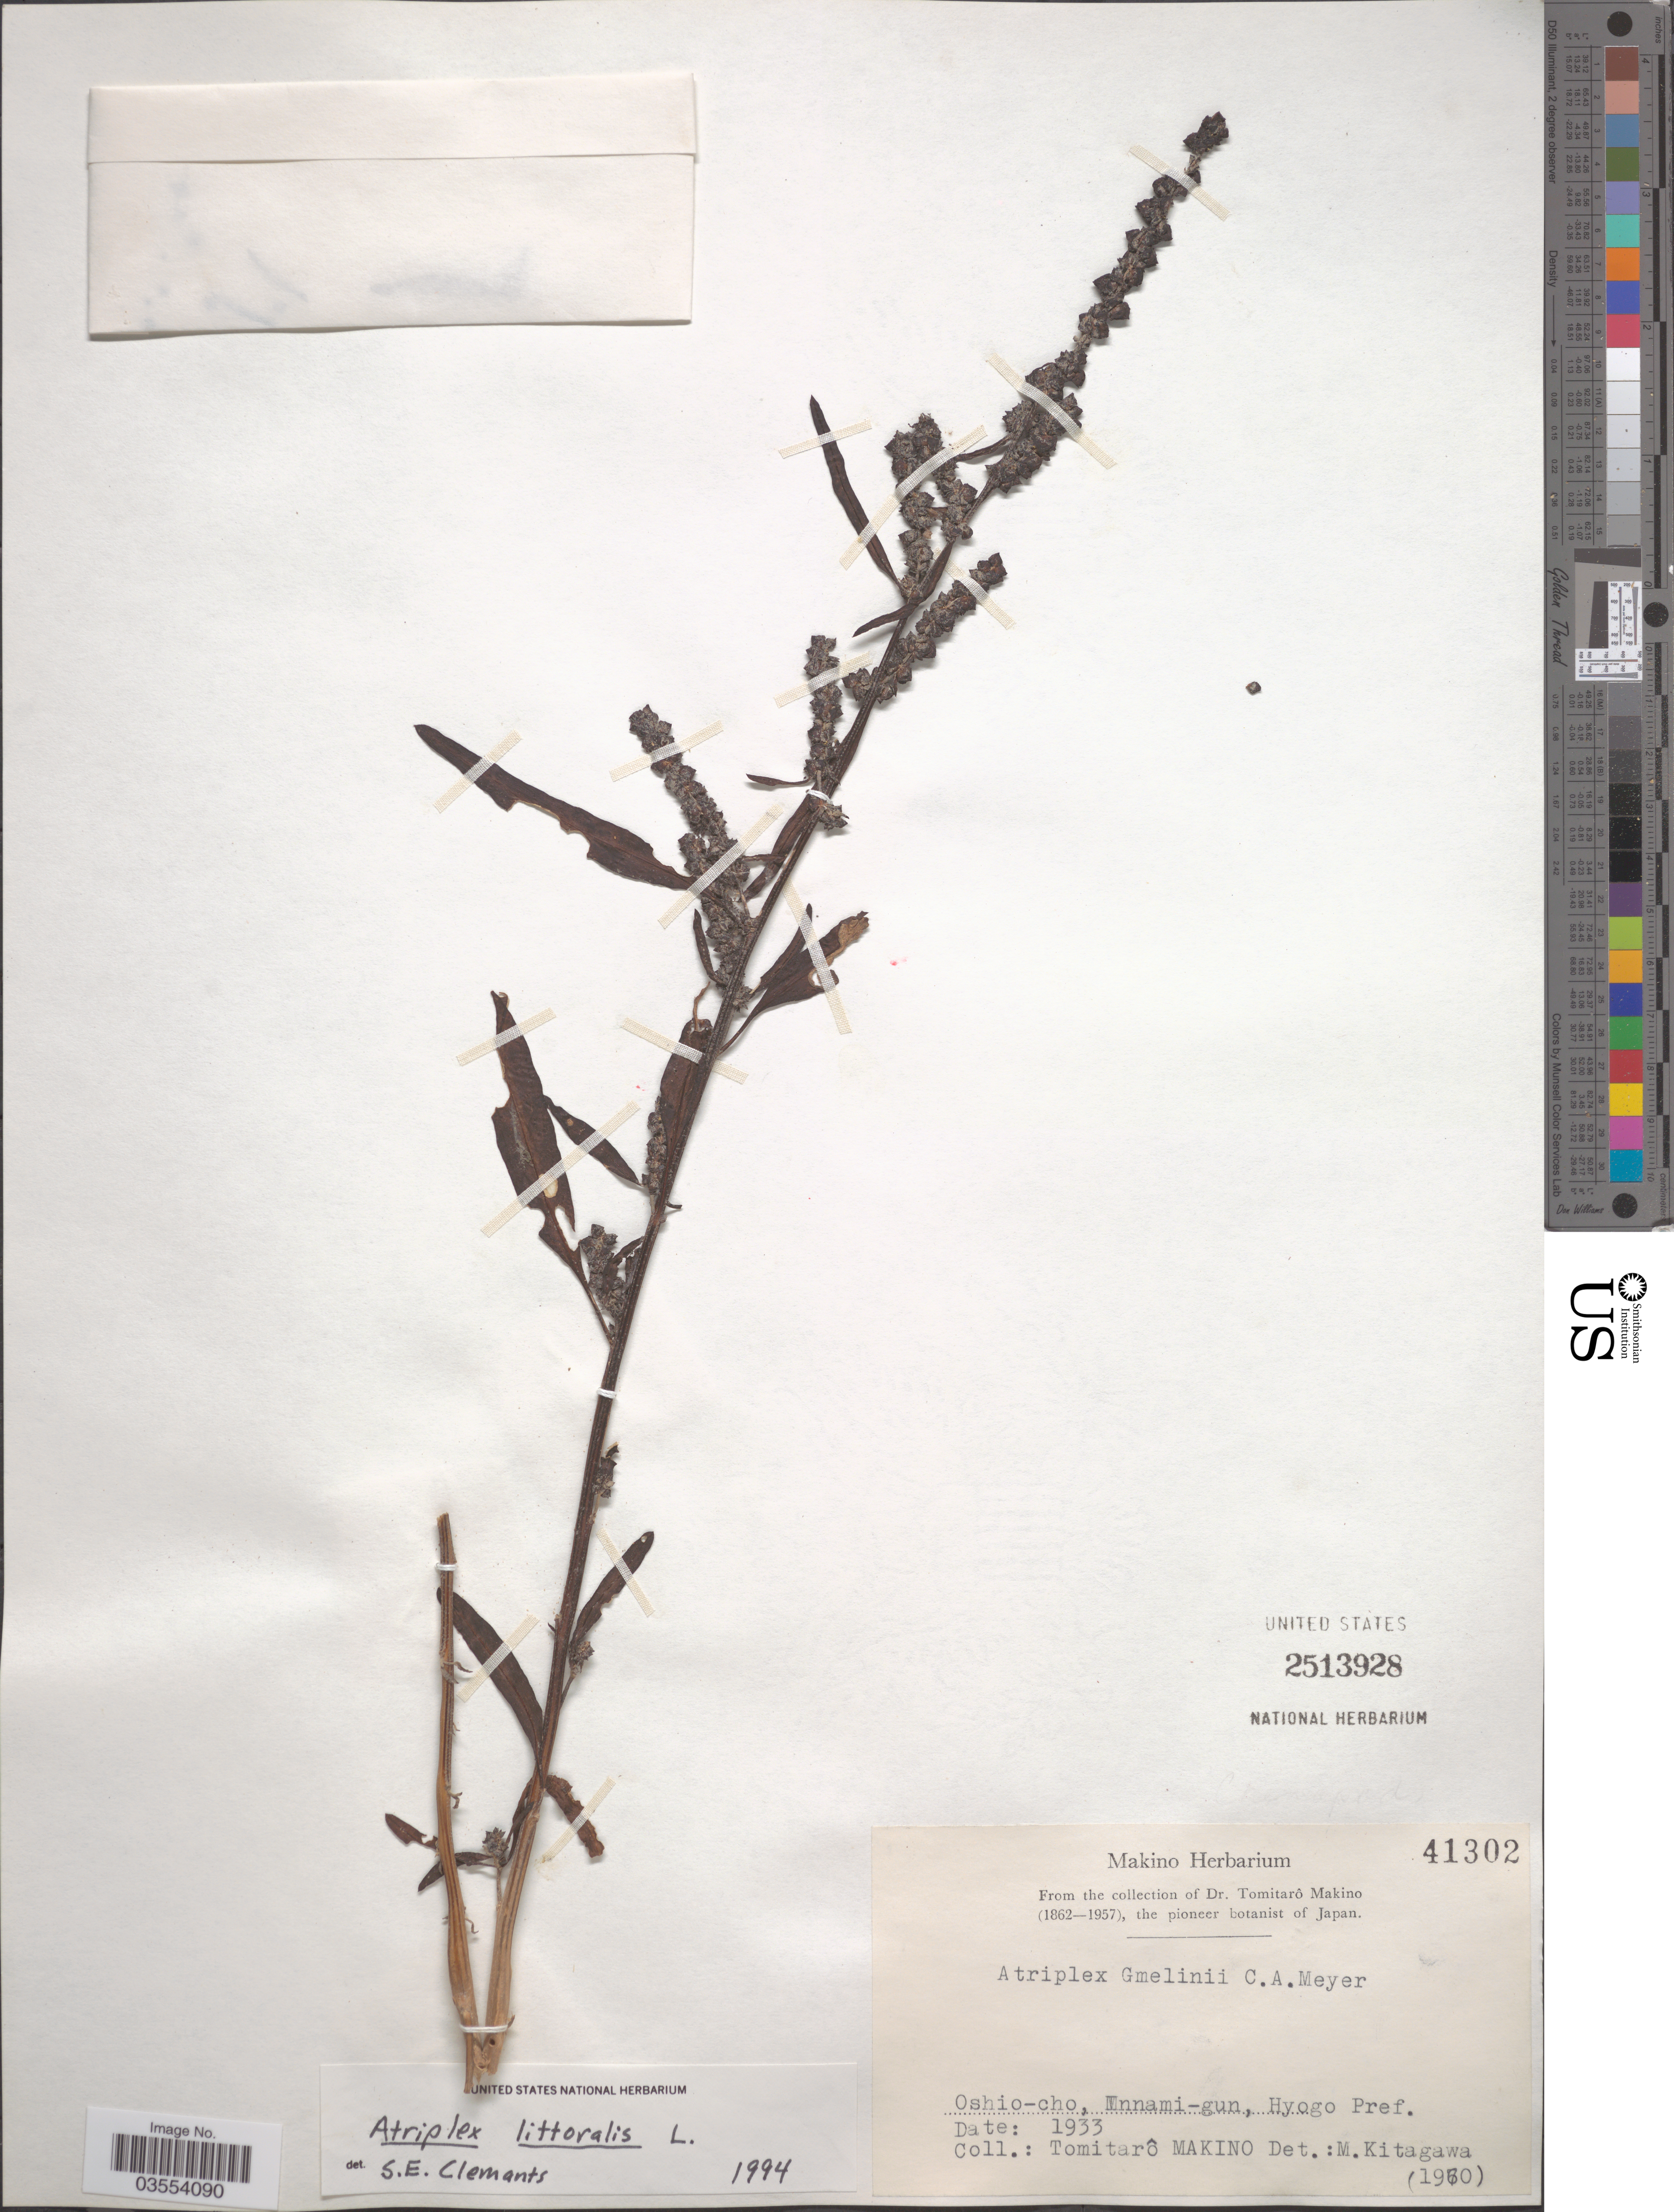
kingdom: Plantae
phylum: Tracheophyta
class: Magnoliopsida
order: Caryophyllales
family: Amaranthaceae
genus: Atriplex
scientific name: Atriplex littoralis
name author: L.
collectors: T. Makino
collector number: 41302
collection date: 1933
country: Japan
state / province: Hyogo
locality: Oshio-cho, [illegible text]nnami-gun, Hyogo Pref.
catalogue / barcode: US 2513928